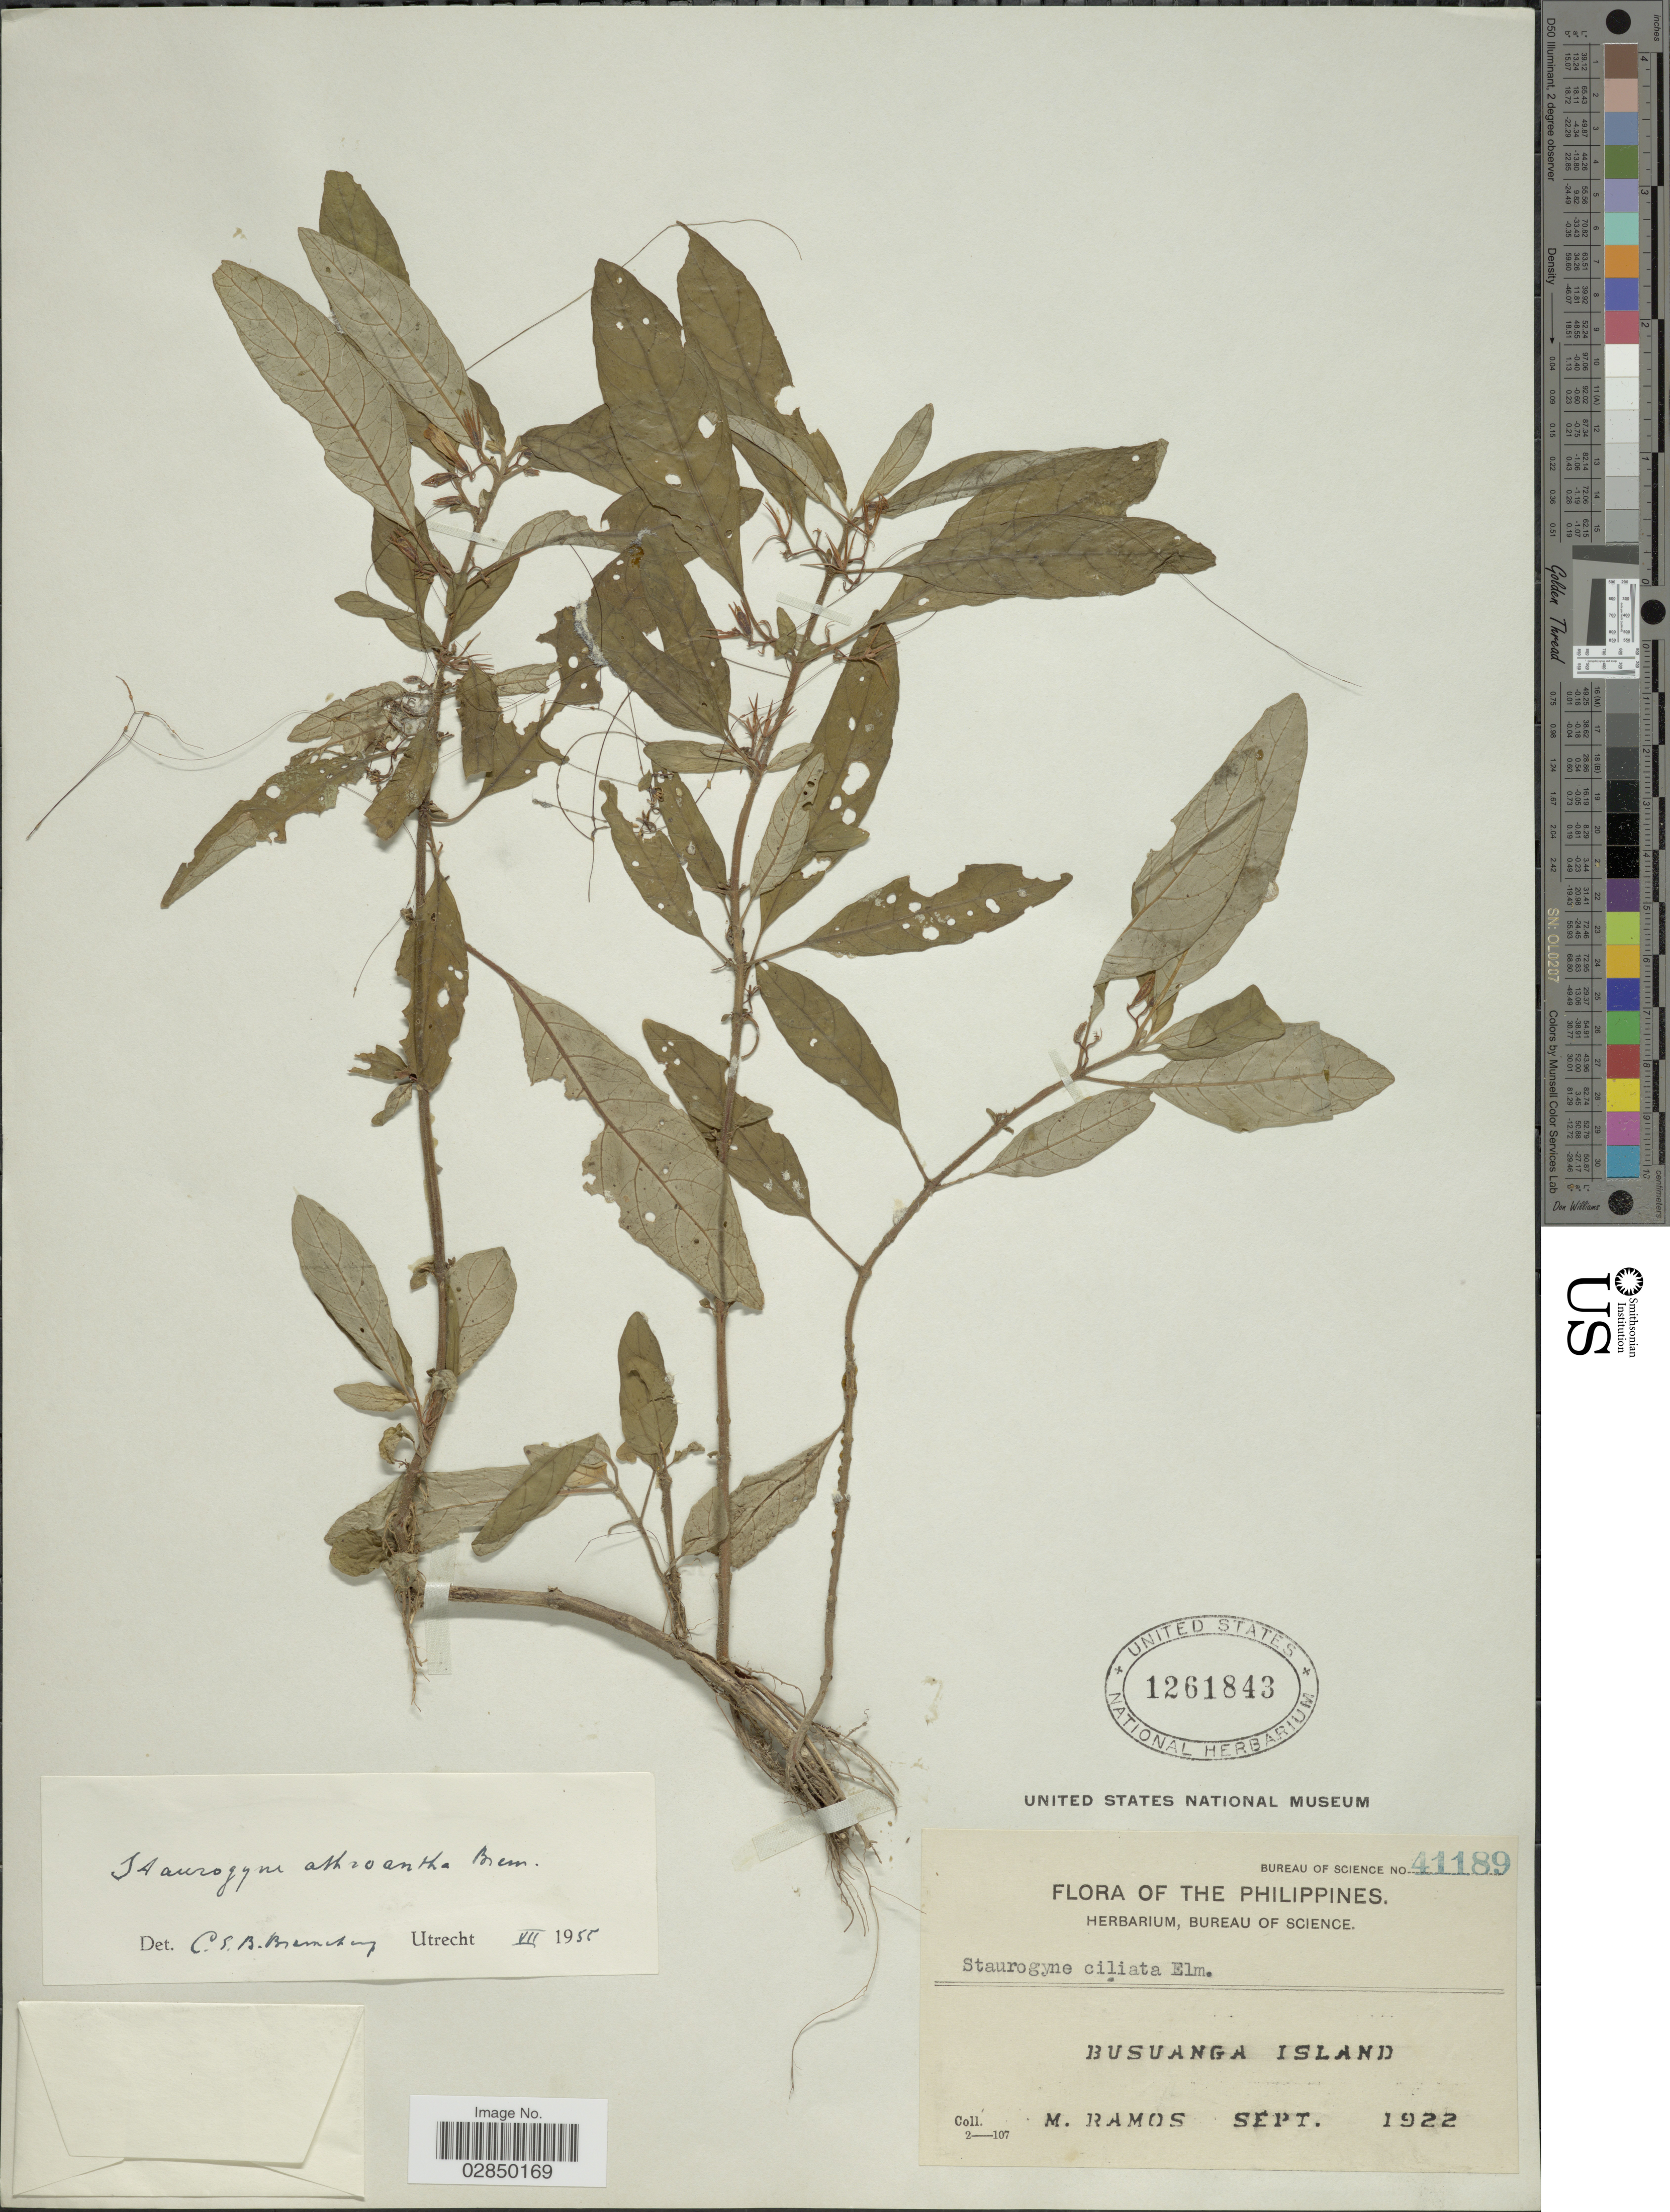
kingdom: Plantae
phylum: Tracheophyta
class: Magnoliopsida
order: Lamiales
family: Acanthaceae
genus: Staurogyne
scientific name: Staurogyne athroantha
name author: Bremek.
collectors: M. Ramos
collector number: Bureau of Science 41189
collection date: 1922-09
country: Philippines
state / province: Mimaropa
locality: Busuanga Island.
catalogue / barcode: US 1261843